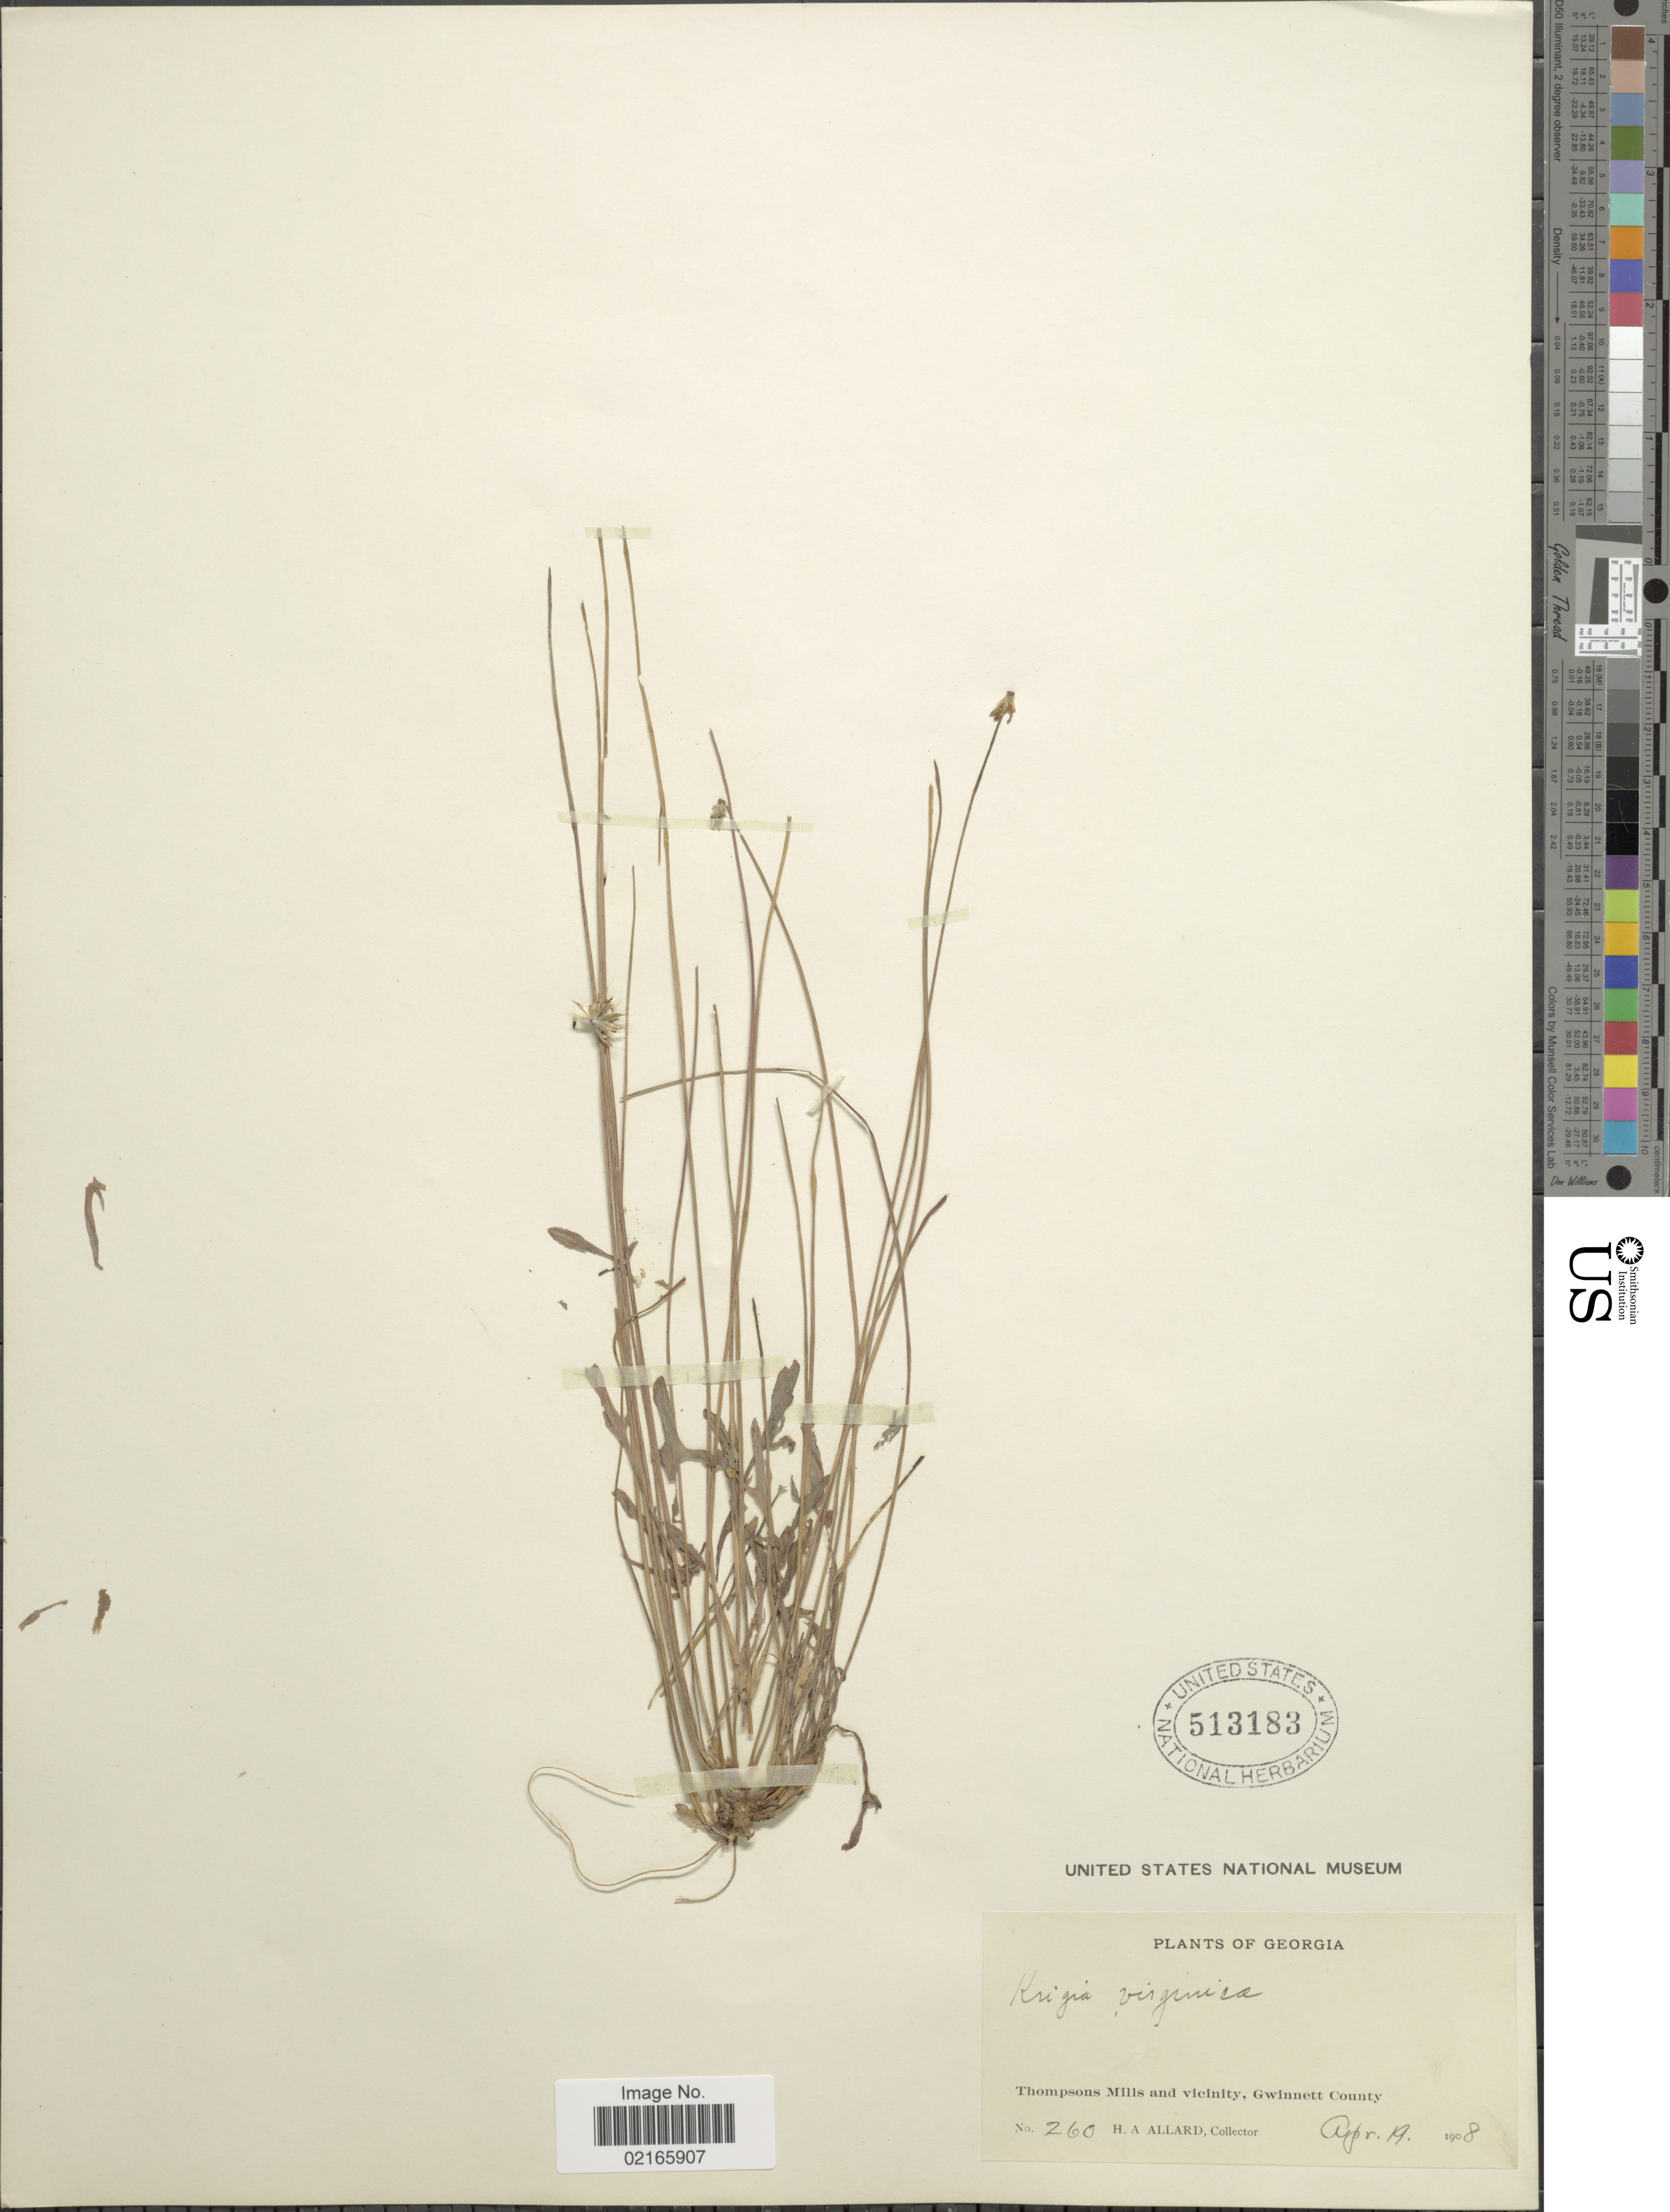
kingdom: Plantae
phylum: Tracheophyta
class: Magnoliopsida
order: Asterales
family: Asteraceae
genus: Krigia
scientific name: Krigia virginica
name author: (L.) Willd.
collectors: H. A. Allard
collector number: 260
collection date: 1908-04-19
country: United States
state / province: Georgia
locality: Thompsons Mills and vicinity, Gwinett County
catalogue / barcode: US 513183